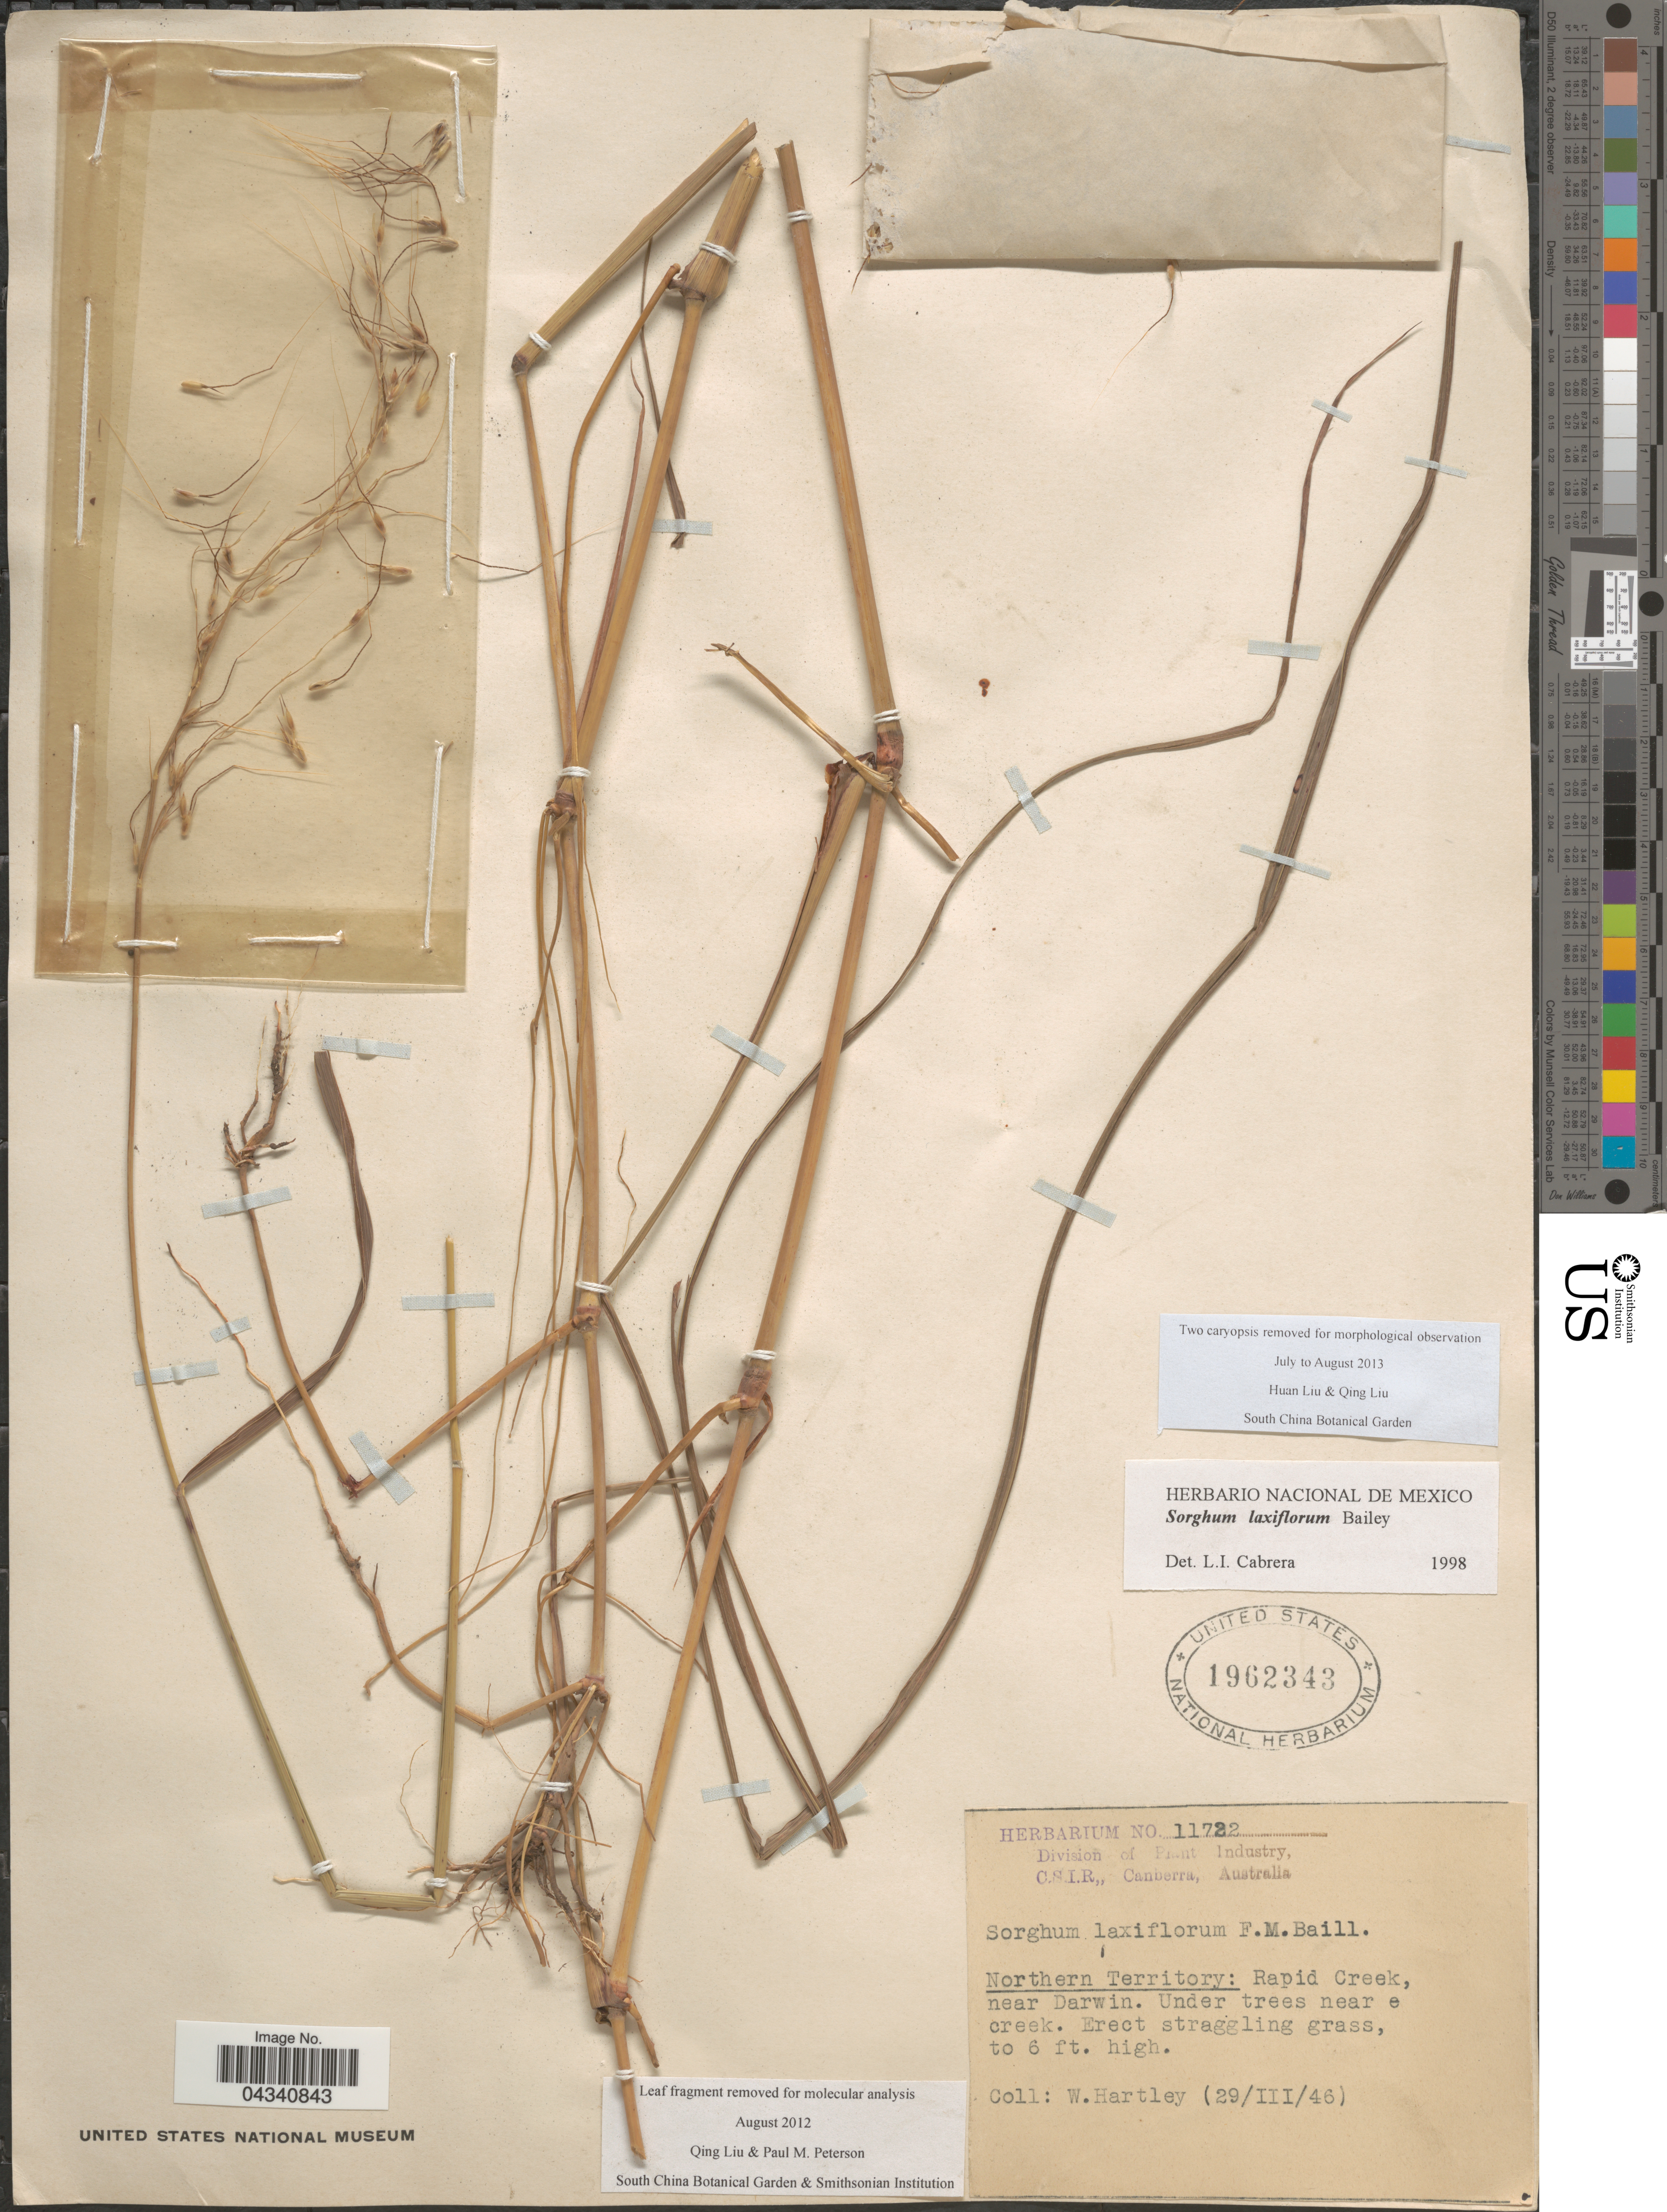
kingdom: Plantae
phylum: Tracheophyta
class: Liliopsida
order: Poales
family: Poaceae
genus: Sorghum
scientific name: Sorghum laxiflorum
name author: F.M. Bailey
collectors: W. Hartley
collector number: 11722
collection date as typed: Transcribed d/m/y: 29/3/46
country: Australia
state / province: Northern Territory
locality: Rapid Creek, near Darwin. Under trees near e creek.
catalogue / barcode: US 1962343